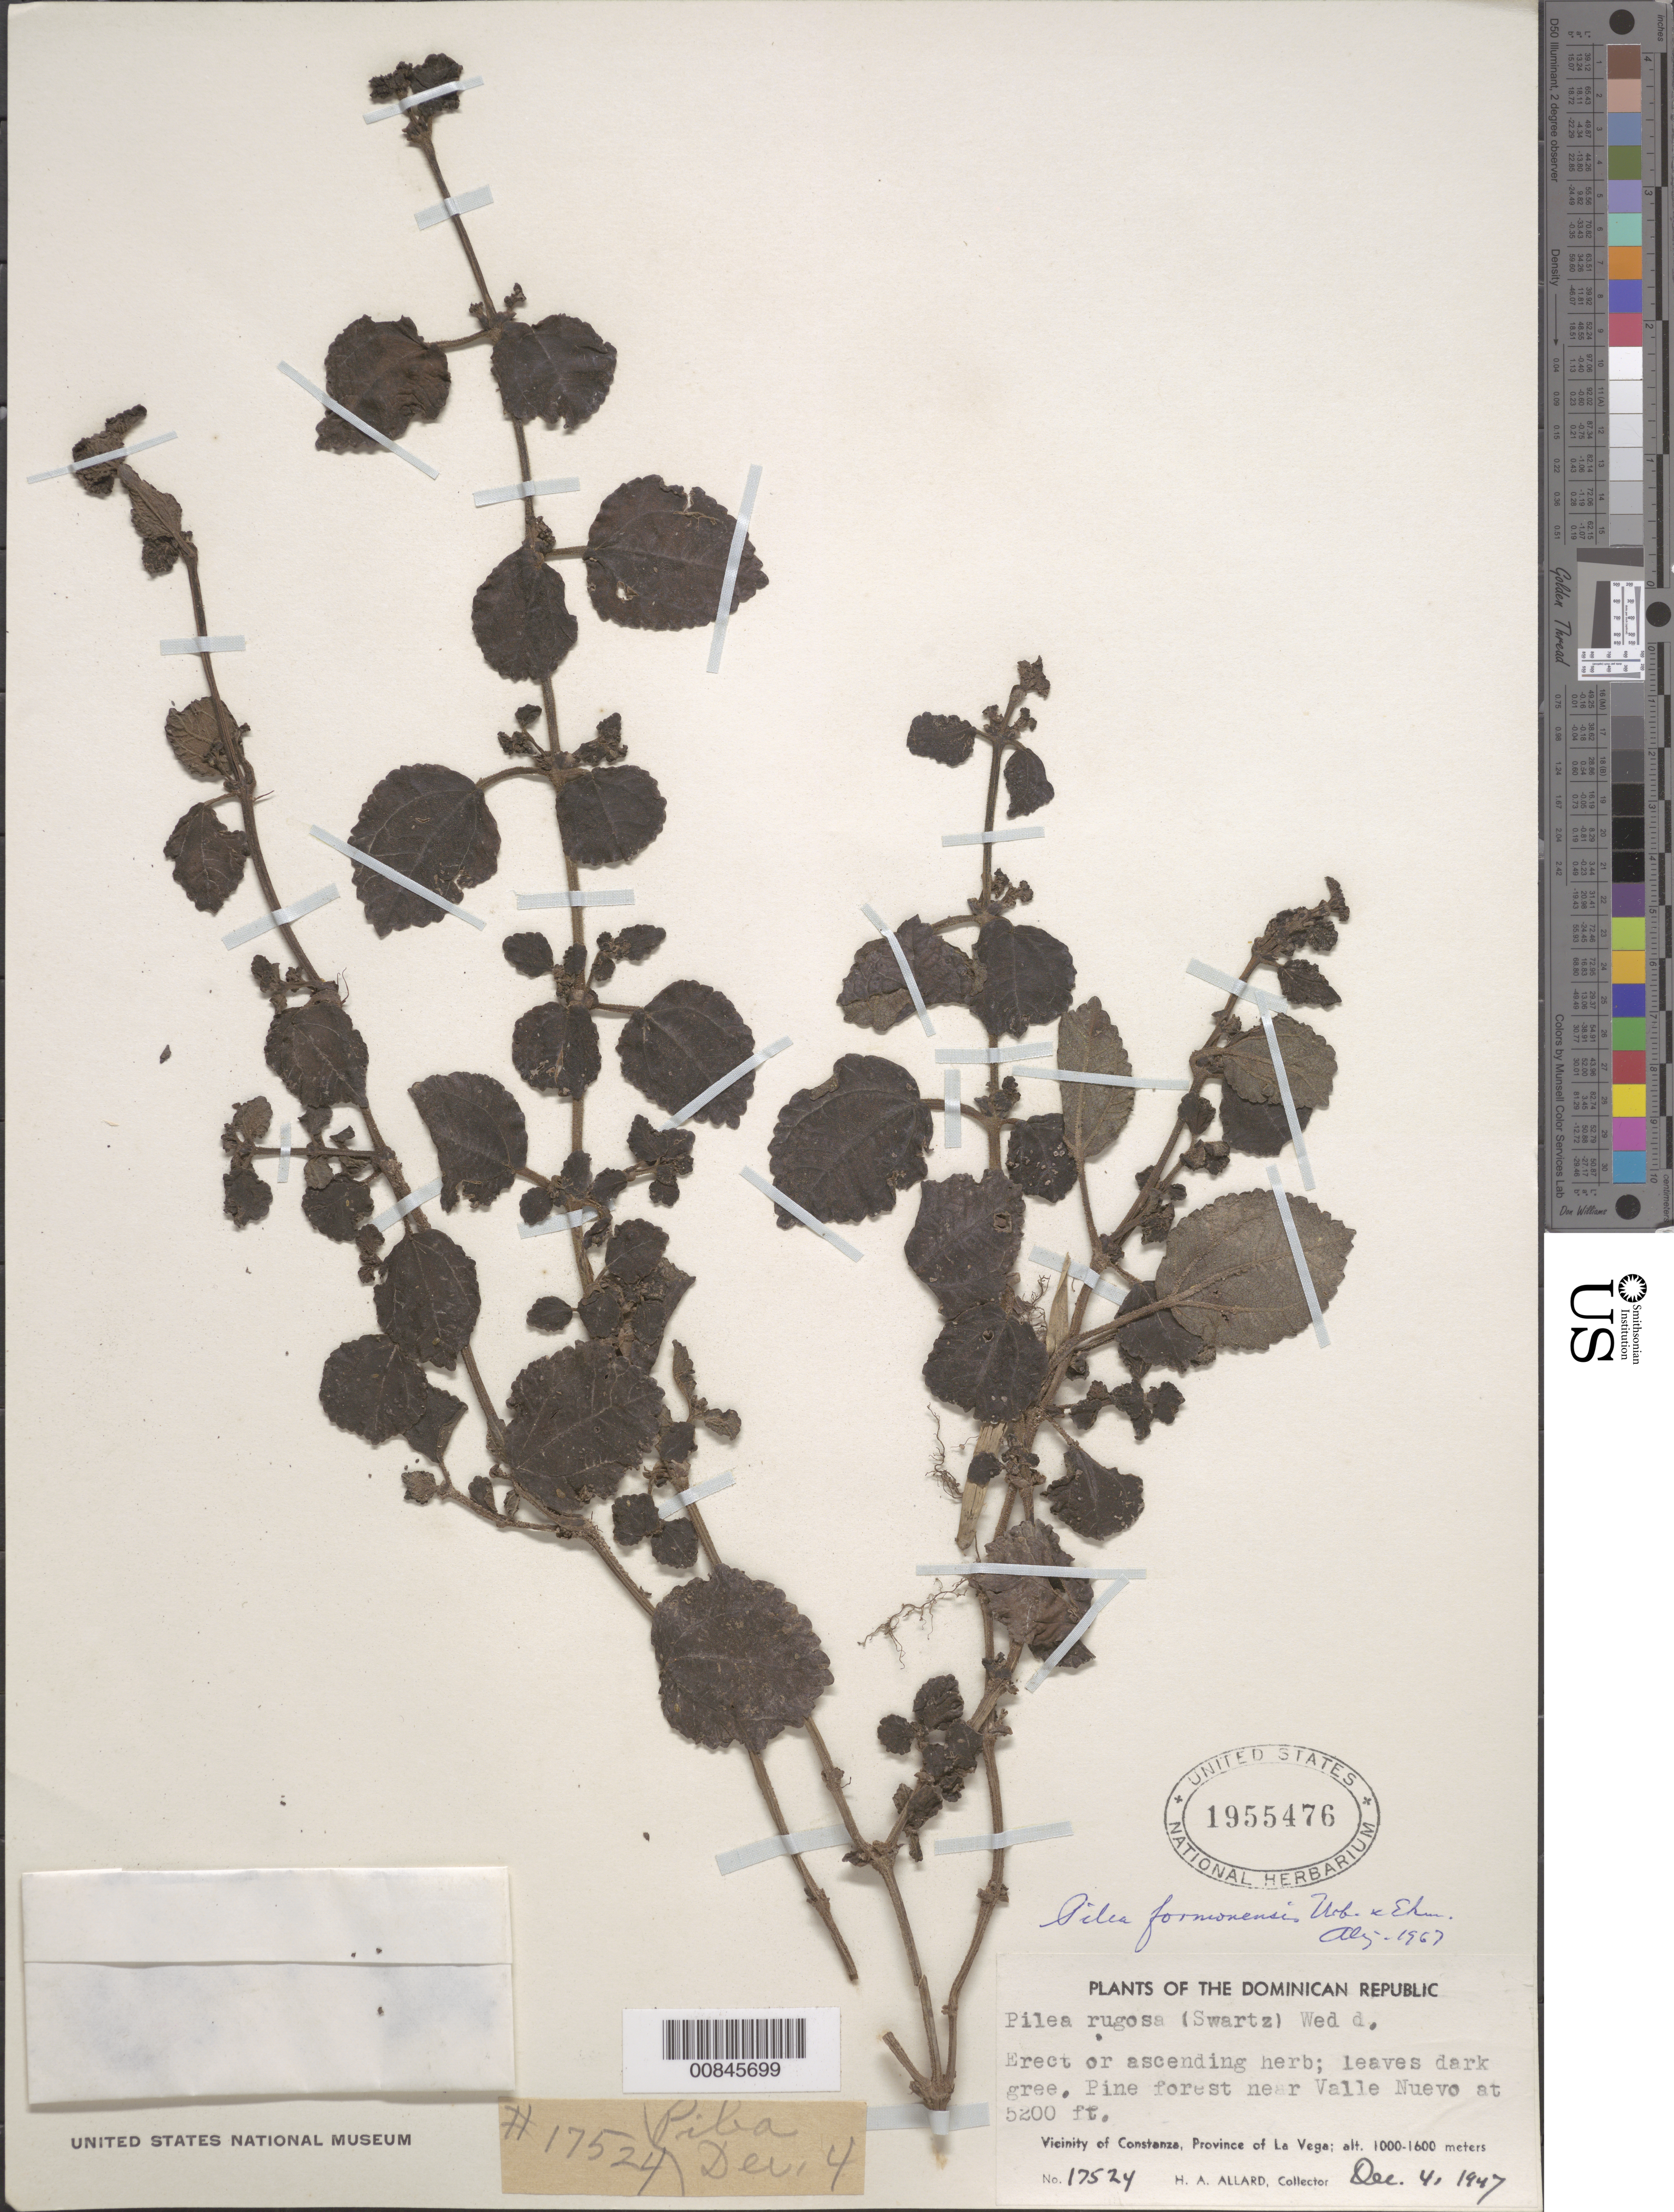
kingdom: Plantae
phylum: Tracheophyta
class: Magnoliopsida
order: Rosales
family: Urticaceae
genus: Pilea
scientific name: Pilea formonensis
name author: Urb. & Ekman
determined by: Liogier, Alain H.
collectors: H. A. Allard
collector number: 17524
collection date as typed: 04 Dec 1947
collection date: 1947-12-04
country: Dominican Republic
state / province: La Vega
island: Hispaniola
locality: Pine forest near Valle Nuevo. Vicinity of Constanza.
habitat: Pine forest.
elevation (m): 1585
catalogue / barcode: US 1955476